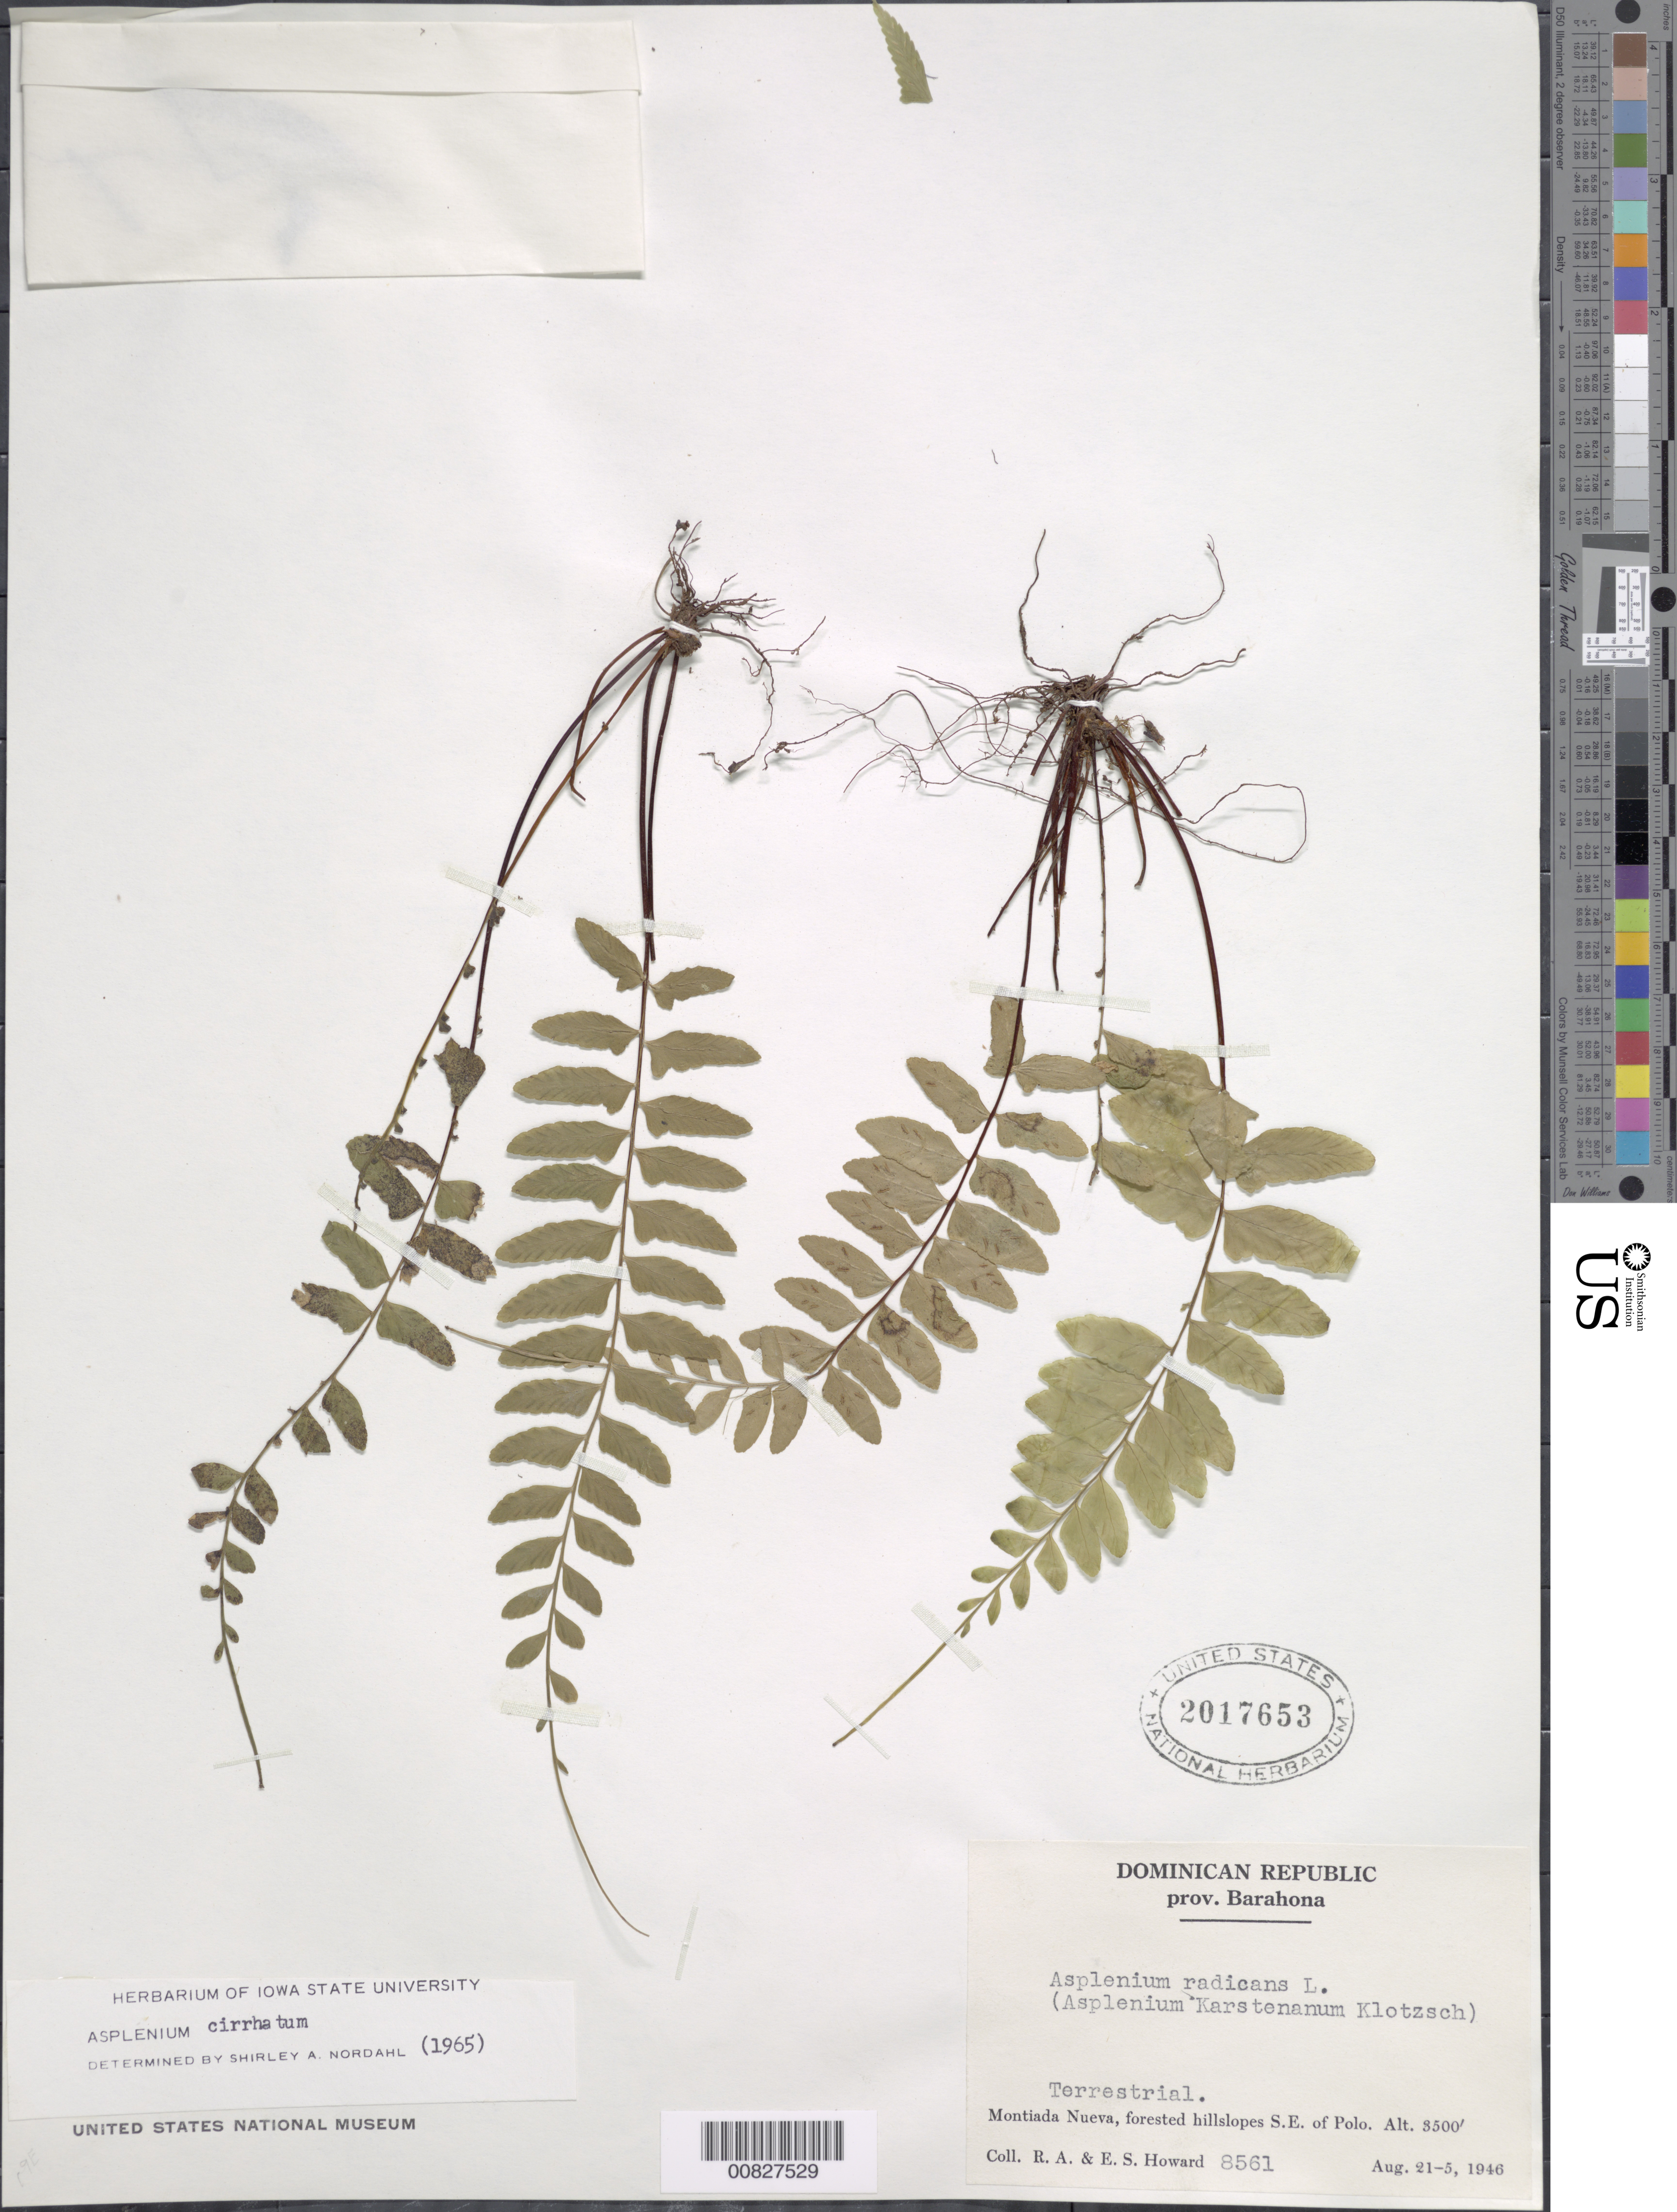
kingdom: Plantae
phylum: Tracheophyta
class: Polypodiopsida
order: Polypodiales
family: Aspleniaceae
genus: Asplenium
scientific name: Asplenium radicans var. cirrhatum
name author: (Rich. ex Willd.) Rosenst.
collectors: R. A. Howard & E. S. Howard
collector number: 8561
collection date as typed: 21 Aug 1946 to 25 Aug 1946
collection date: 1946-08-21/1946-08-25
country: Dominican Republic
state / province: Barahona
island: Hispaniola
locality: Montiada Nueva, SE of Polo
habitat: Forested hillslopes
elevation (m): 1067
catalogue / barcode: US 2017653